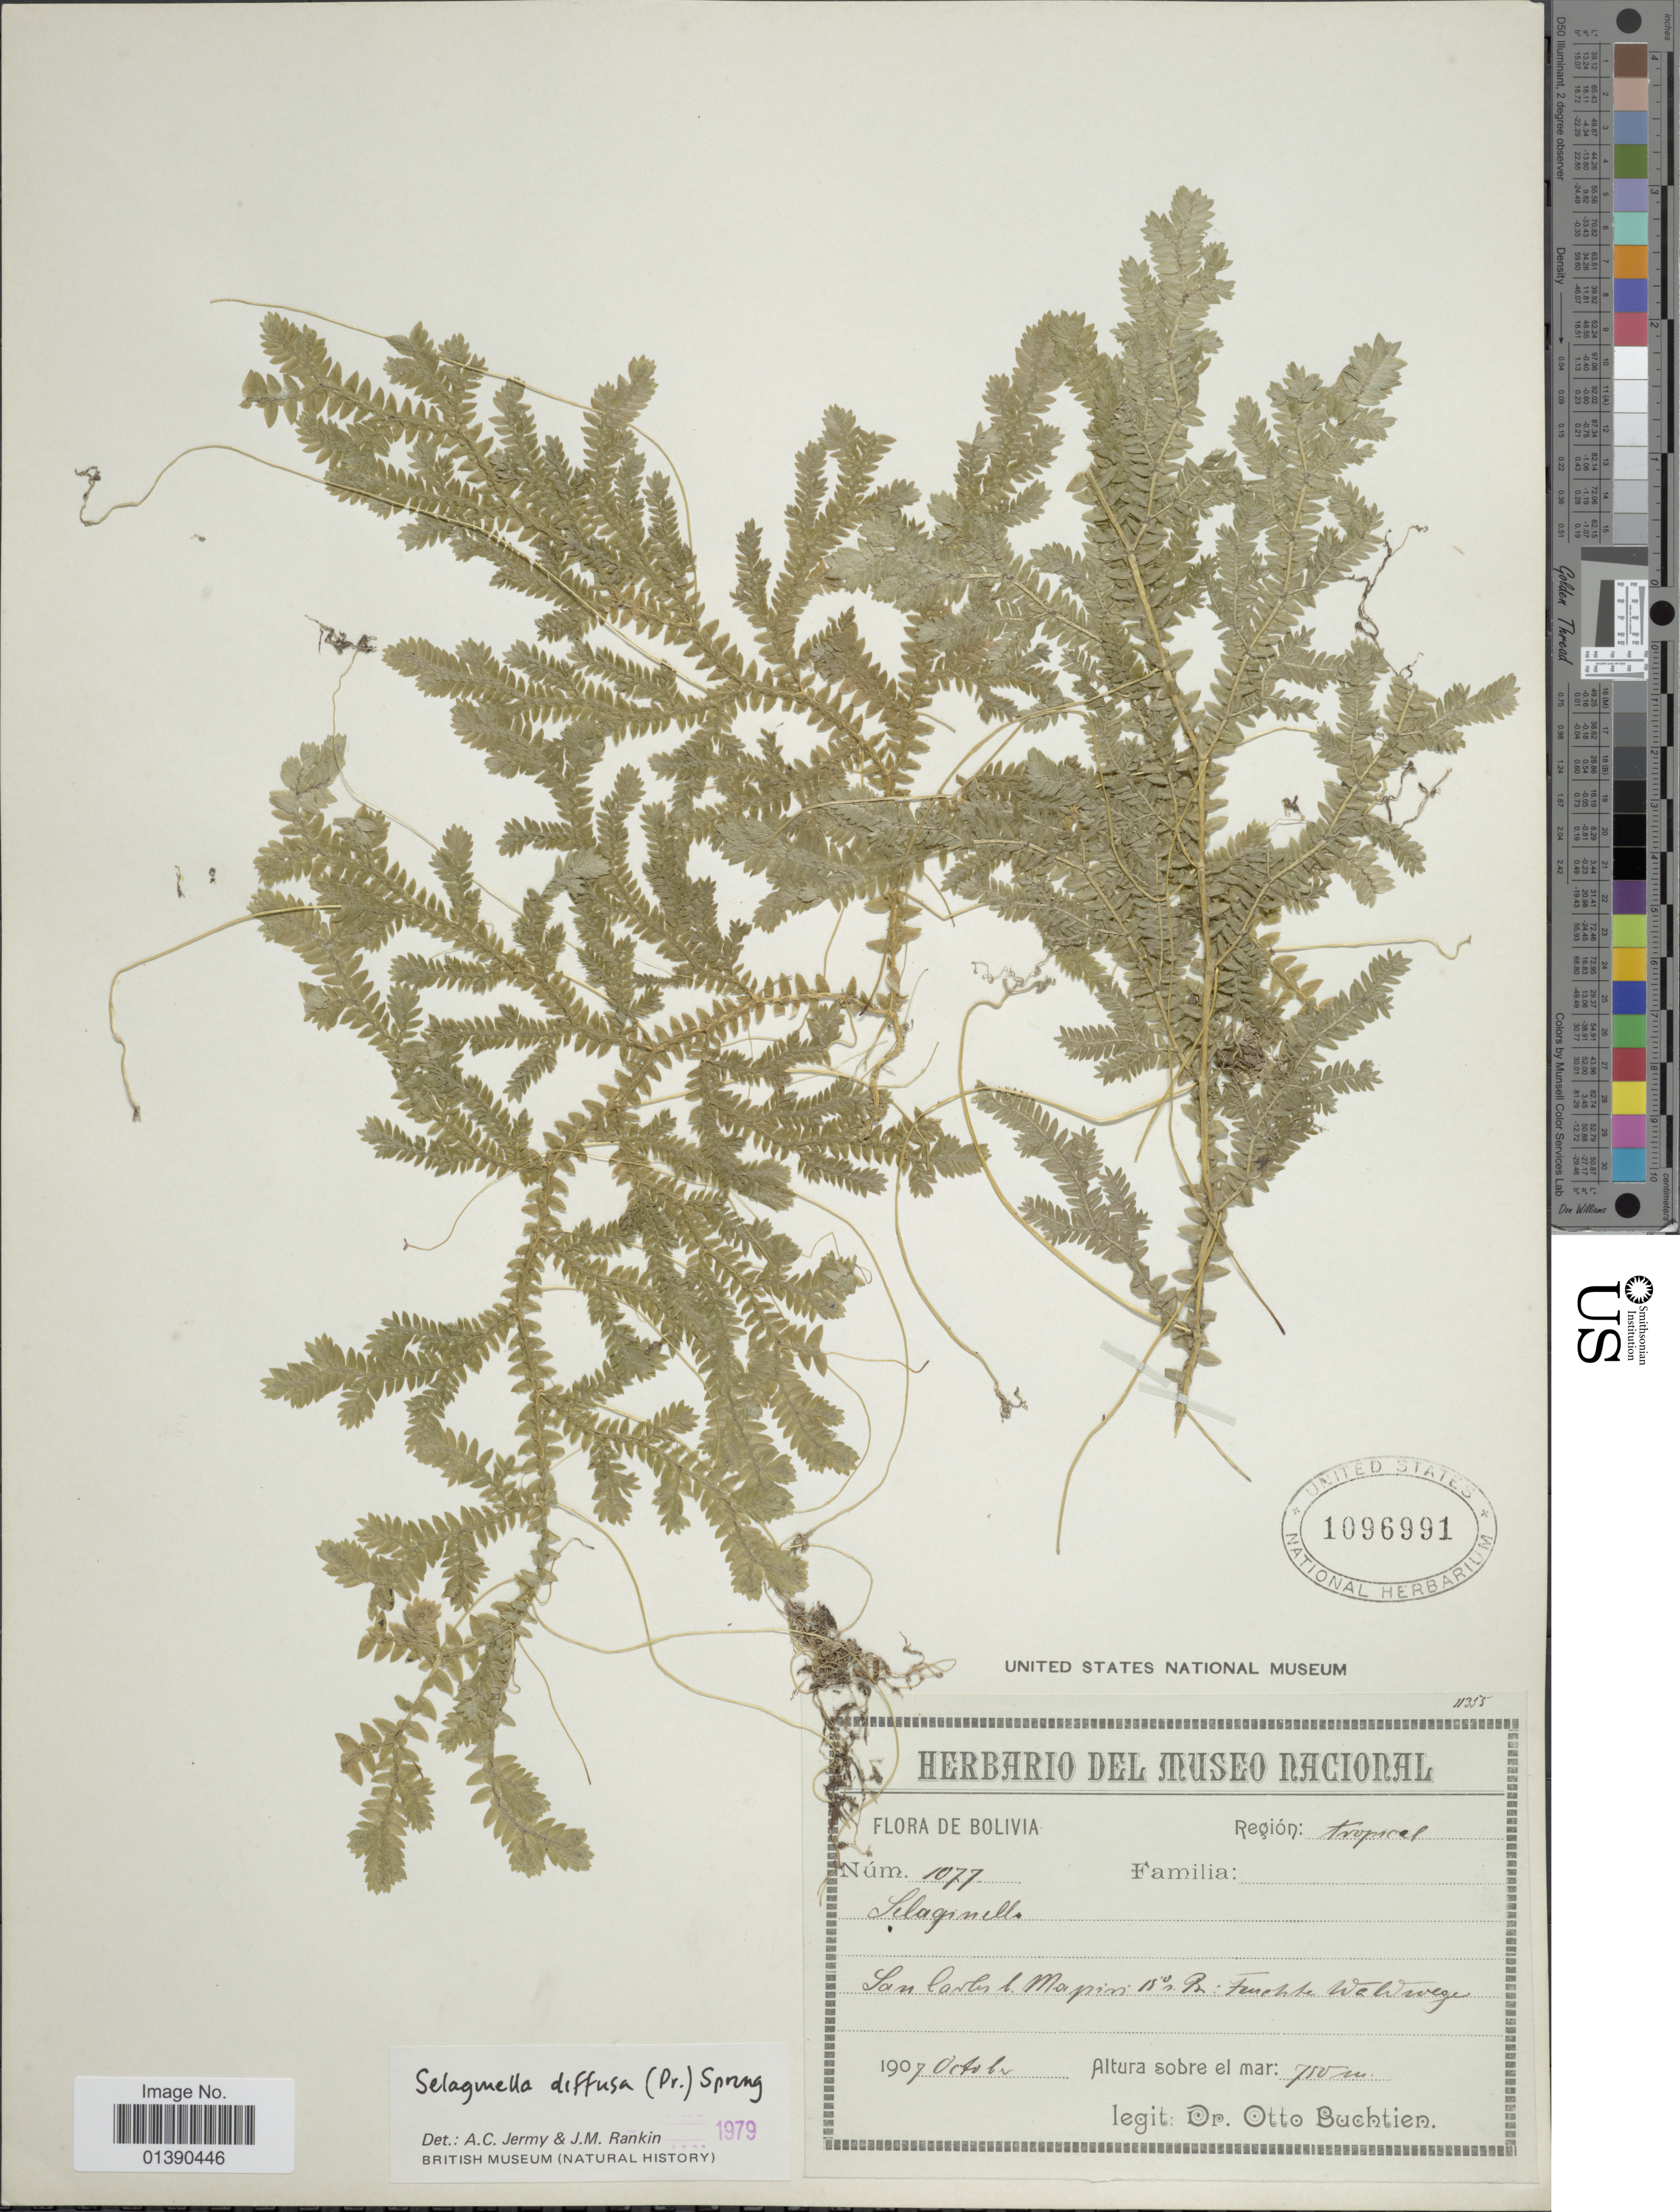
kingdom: Plantae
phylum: Tracheophyta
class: Lycopodiopsida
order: Selaginellales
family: Selaginellaceae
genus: Selaginella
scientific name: Selaginella diffusa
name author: (C. Presl) Spring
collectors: O. Buchtien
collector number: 1077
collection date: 1907-10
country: Bolivia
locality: San Carlos b. Mapiri.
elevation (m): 750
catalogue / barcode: US 1096991